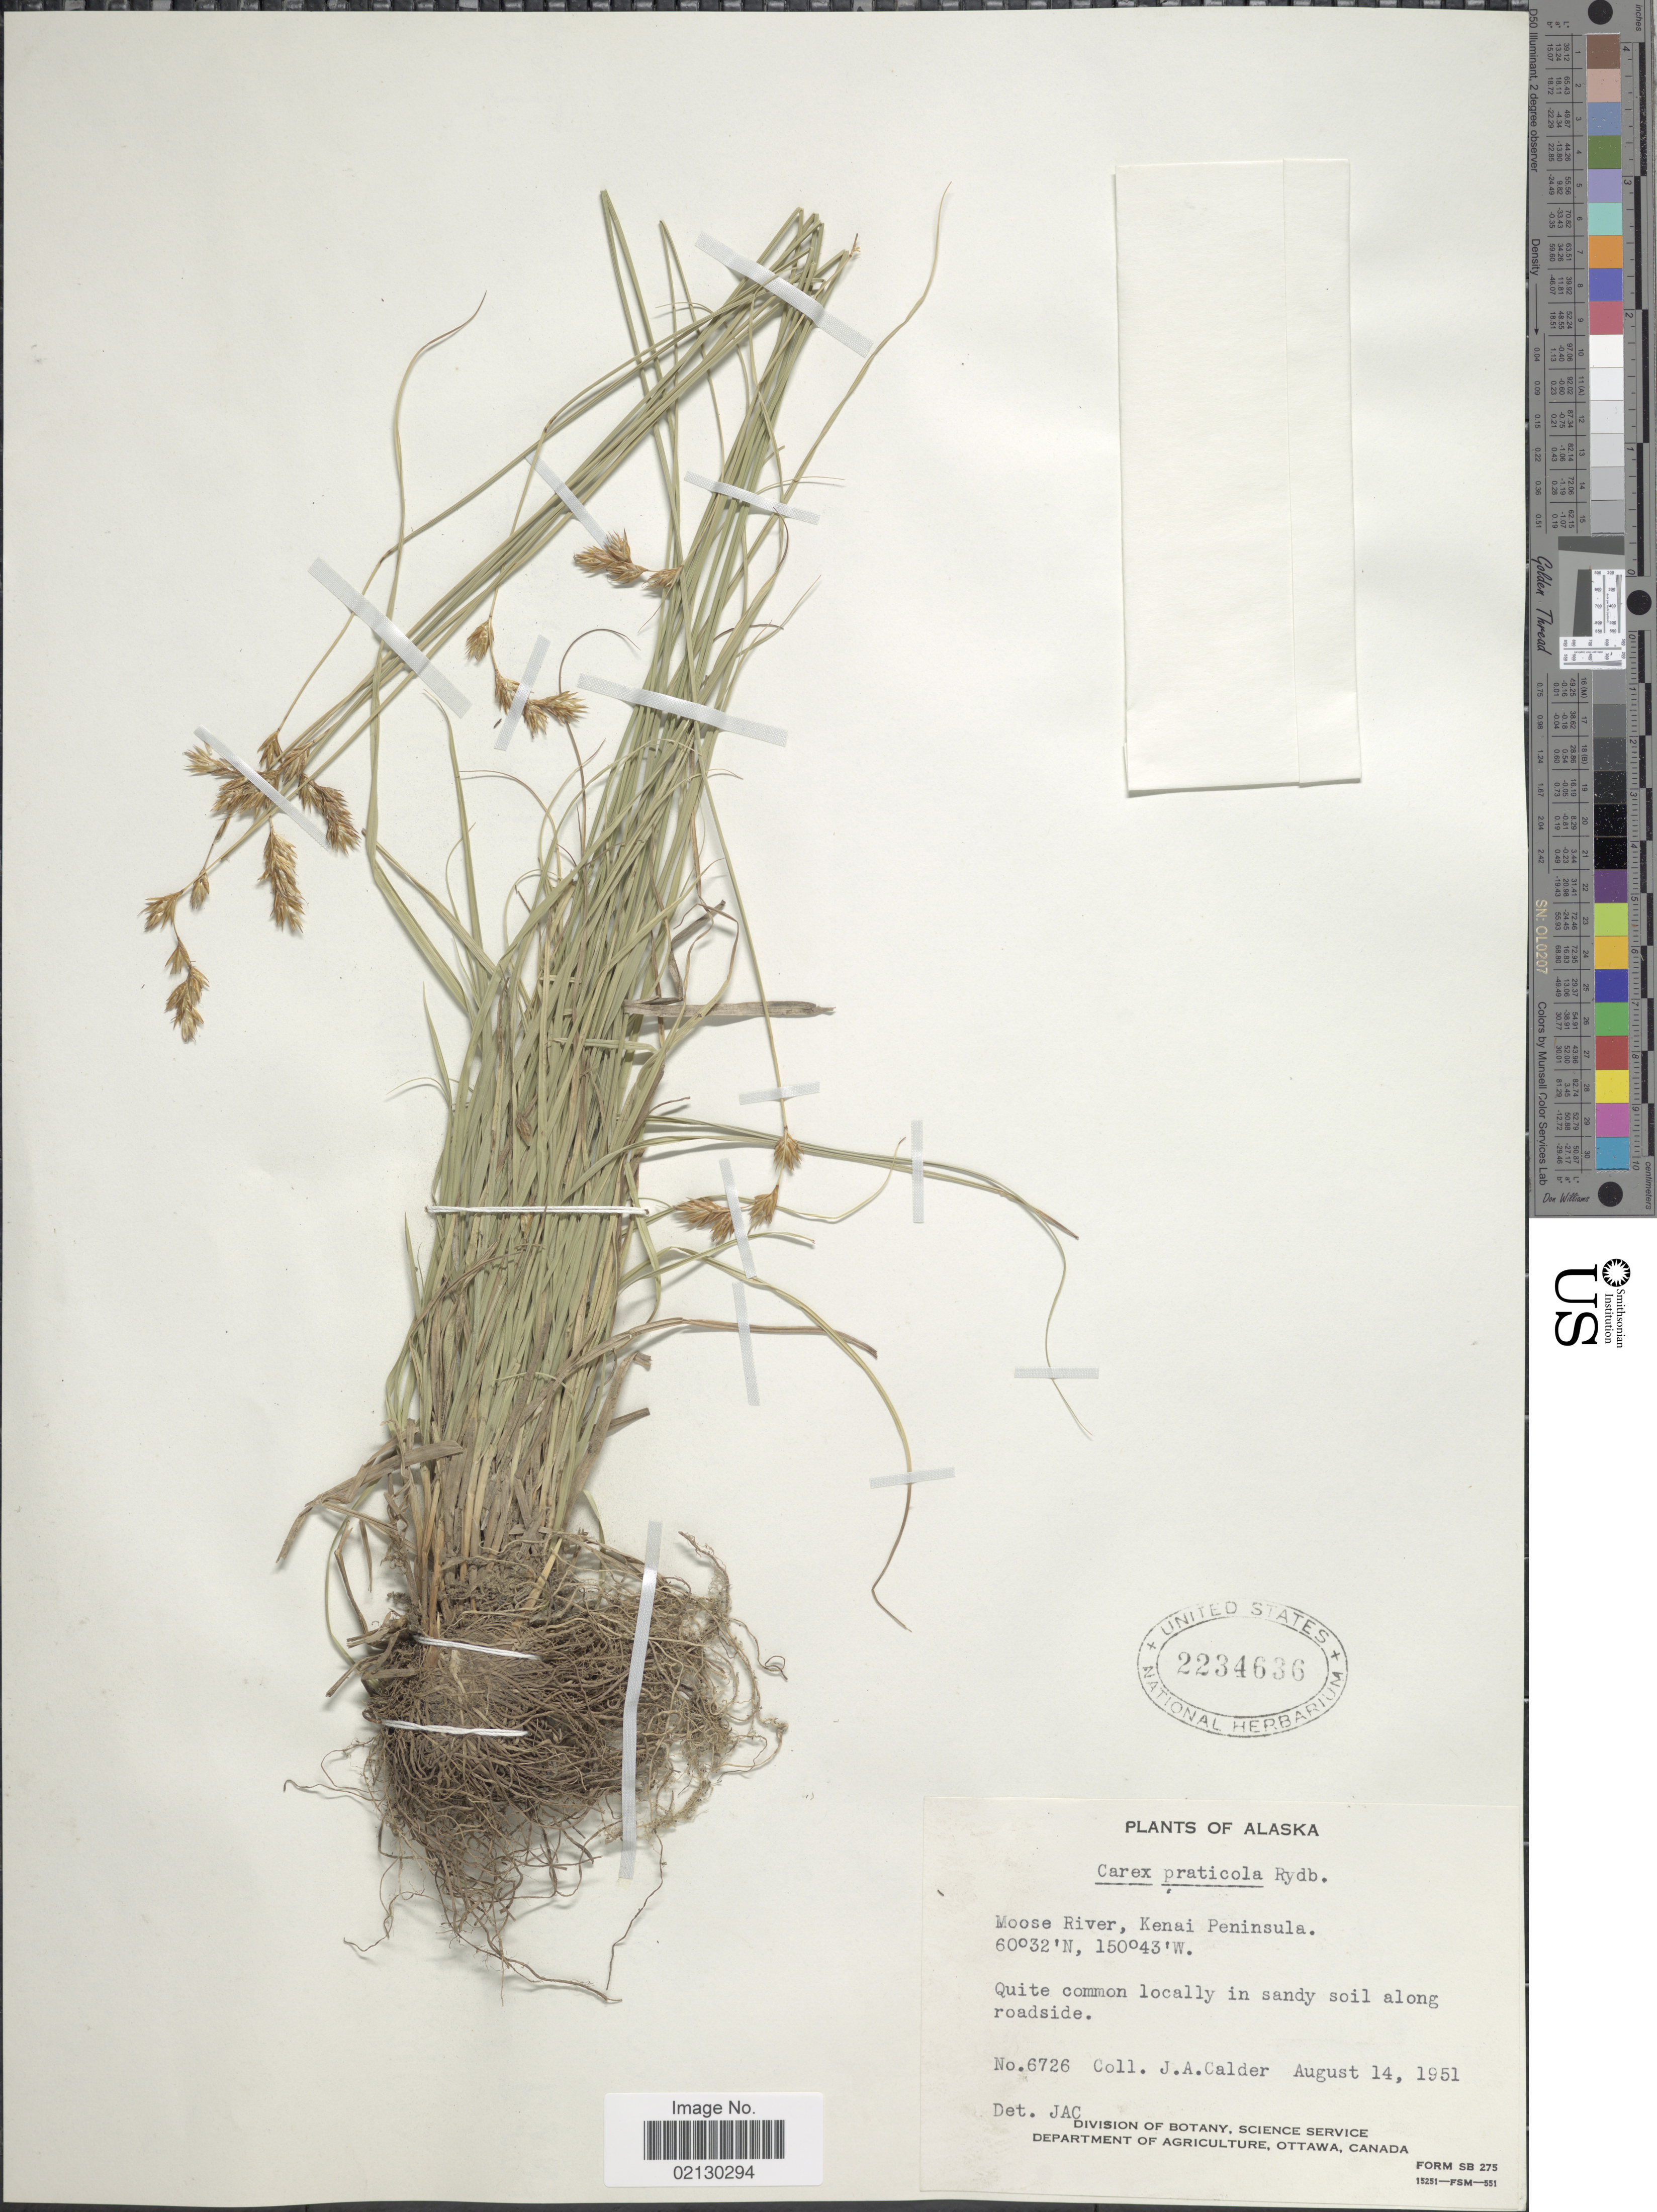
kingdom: Plantae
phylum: Tracheophyta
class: Liliopsida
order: Poales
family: Cyperaceae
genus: Carex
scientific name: Carex praticola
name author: Rydb.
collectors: J. A. Calder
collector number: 6726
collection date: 1951-08-14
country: United States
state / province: Alaska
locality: Moose River, Kenai Peninsula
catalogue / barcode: US 2234636